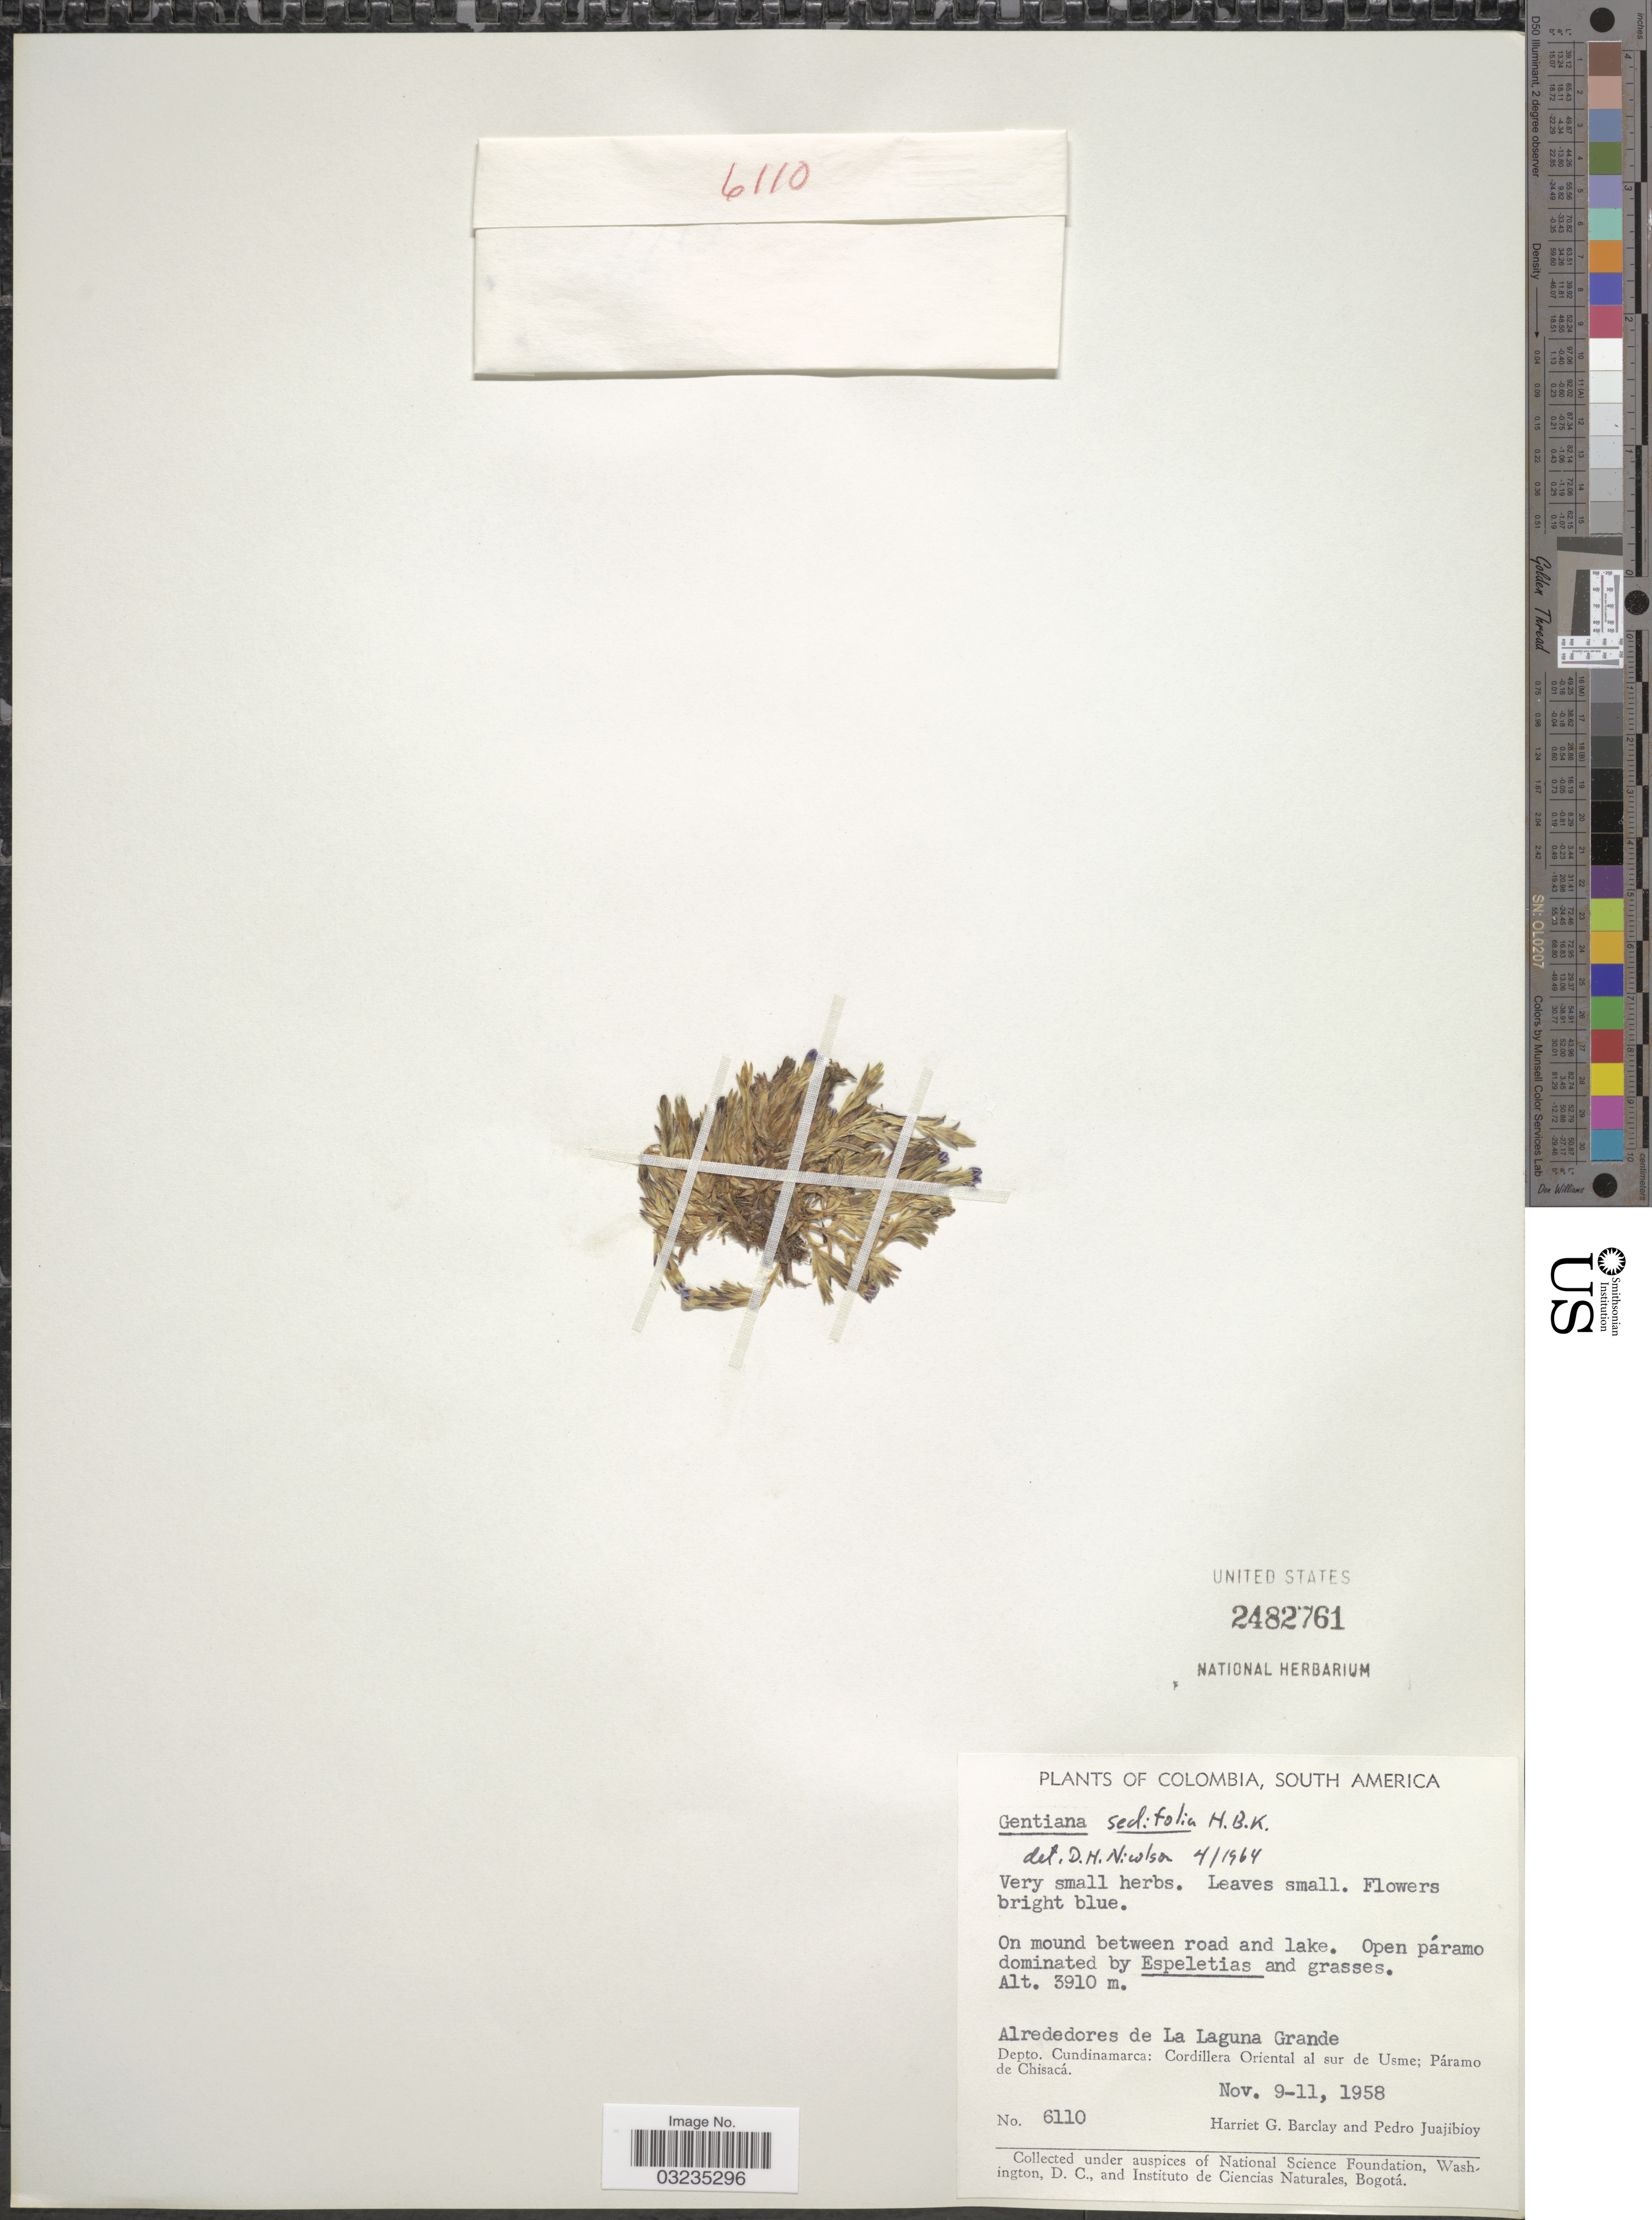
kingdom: Plantae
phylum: Tracheophyta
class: Magnoliopsida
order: Gentianales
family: Gentianaceae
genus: Gentiana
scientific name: Gentiana sedifolia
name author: Kunth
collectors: H. G. Barclay & P. Juajibioy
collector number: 6110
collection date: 1958-11-09/1958-11-11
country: Colombia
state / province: Cundinamarca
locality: Alrededores de La Laguna Grande. Depto. Cundinamarca: Cordillera Oriental al sur de Usme; Páramo de Chisacá.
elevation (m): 3910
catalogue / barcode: US 2482761